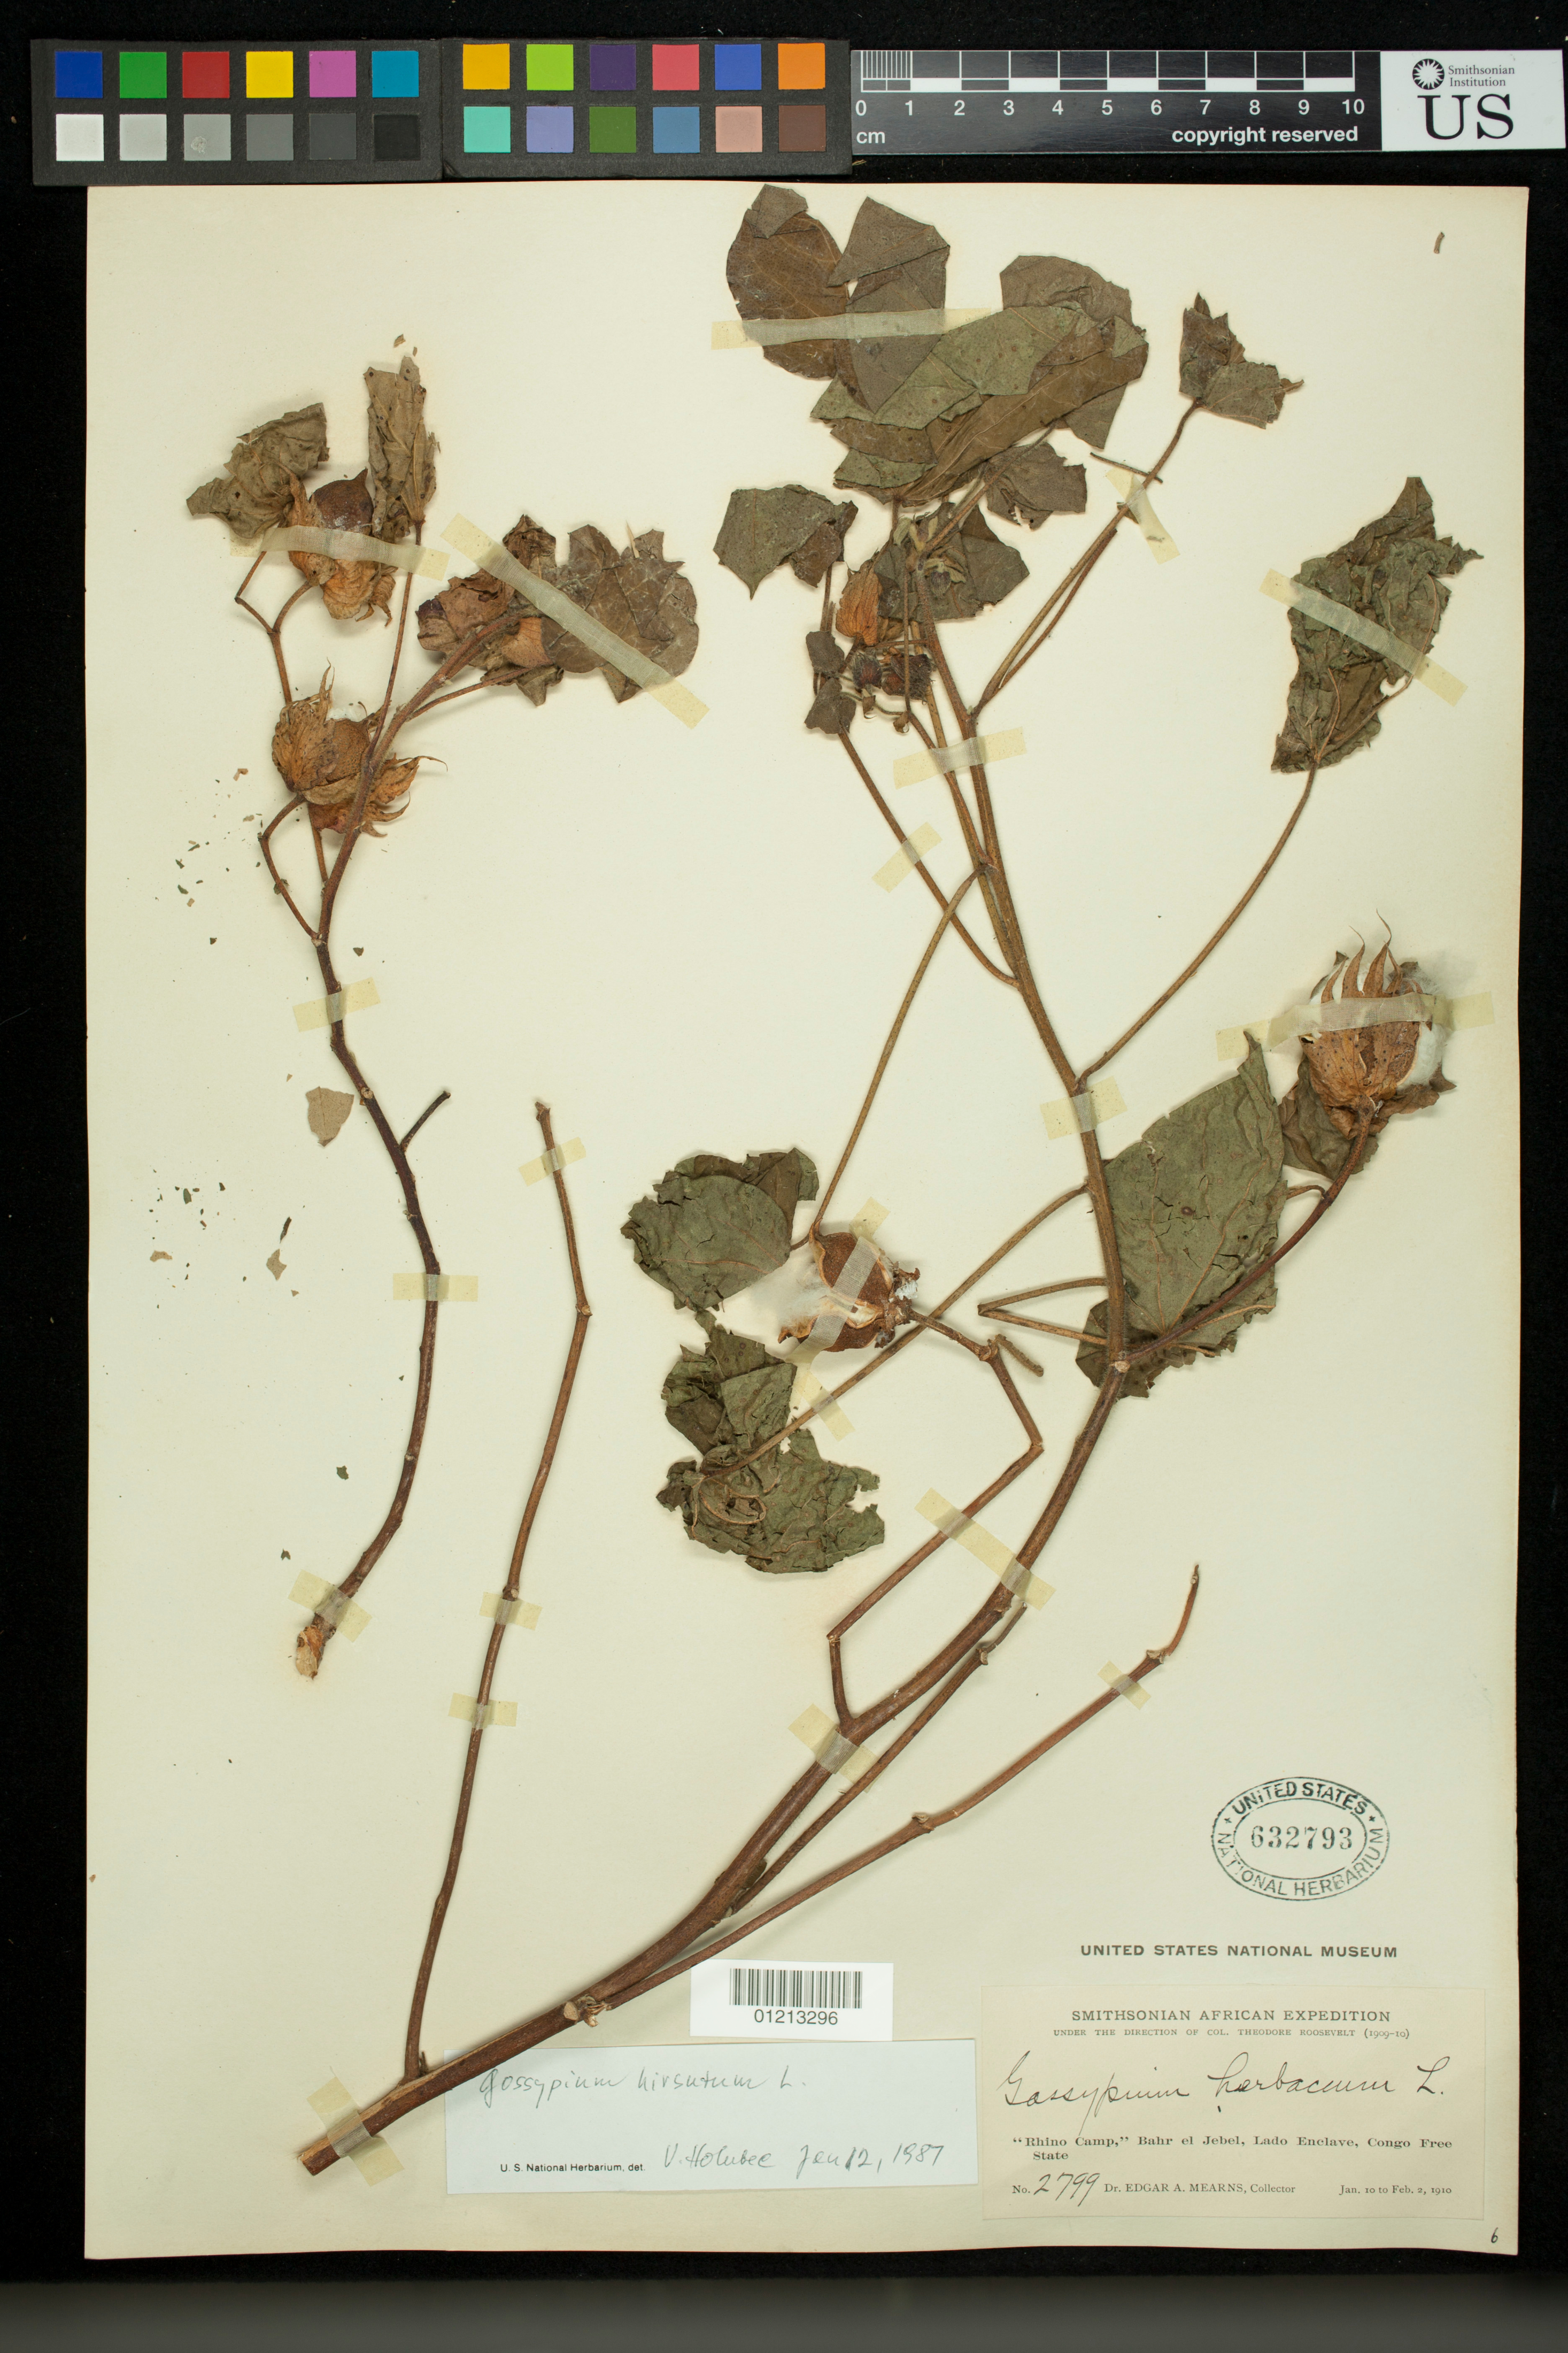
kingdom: Plantae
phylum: Tracheophyta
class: Magnoliopsida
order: Malvales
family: Malvaceae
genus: Gossypium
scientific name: Gossypium herbaceum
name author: L.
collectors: E. A. Mearns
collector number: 2799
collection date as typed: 10 Jan 1910 to 02 Feb 1910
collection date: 1910-01-10/1910-02-02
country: South Sudan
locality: "Rhino Camp," Bahr el Jebel, Lado Enclave, Congo Free State.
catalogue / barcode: US 632793